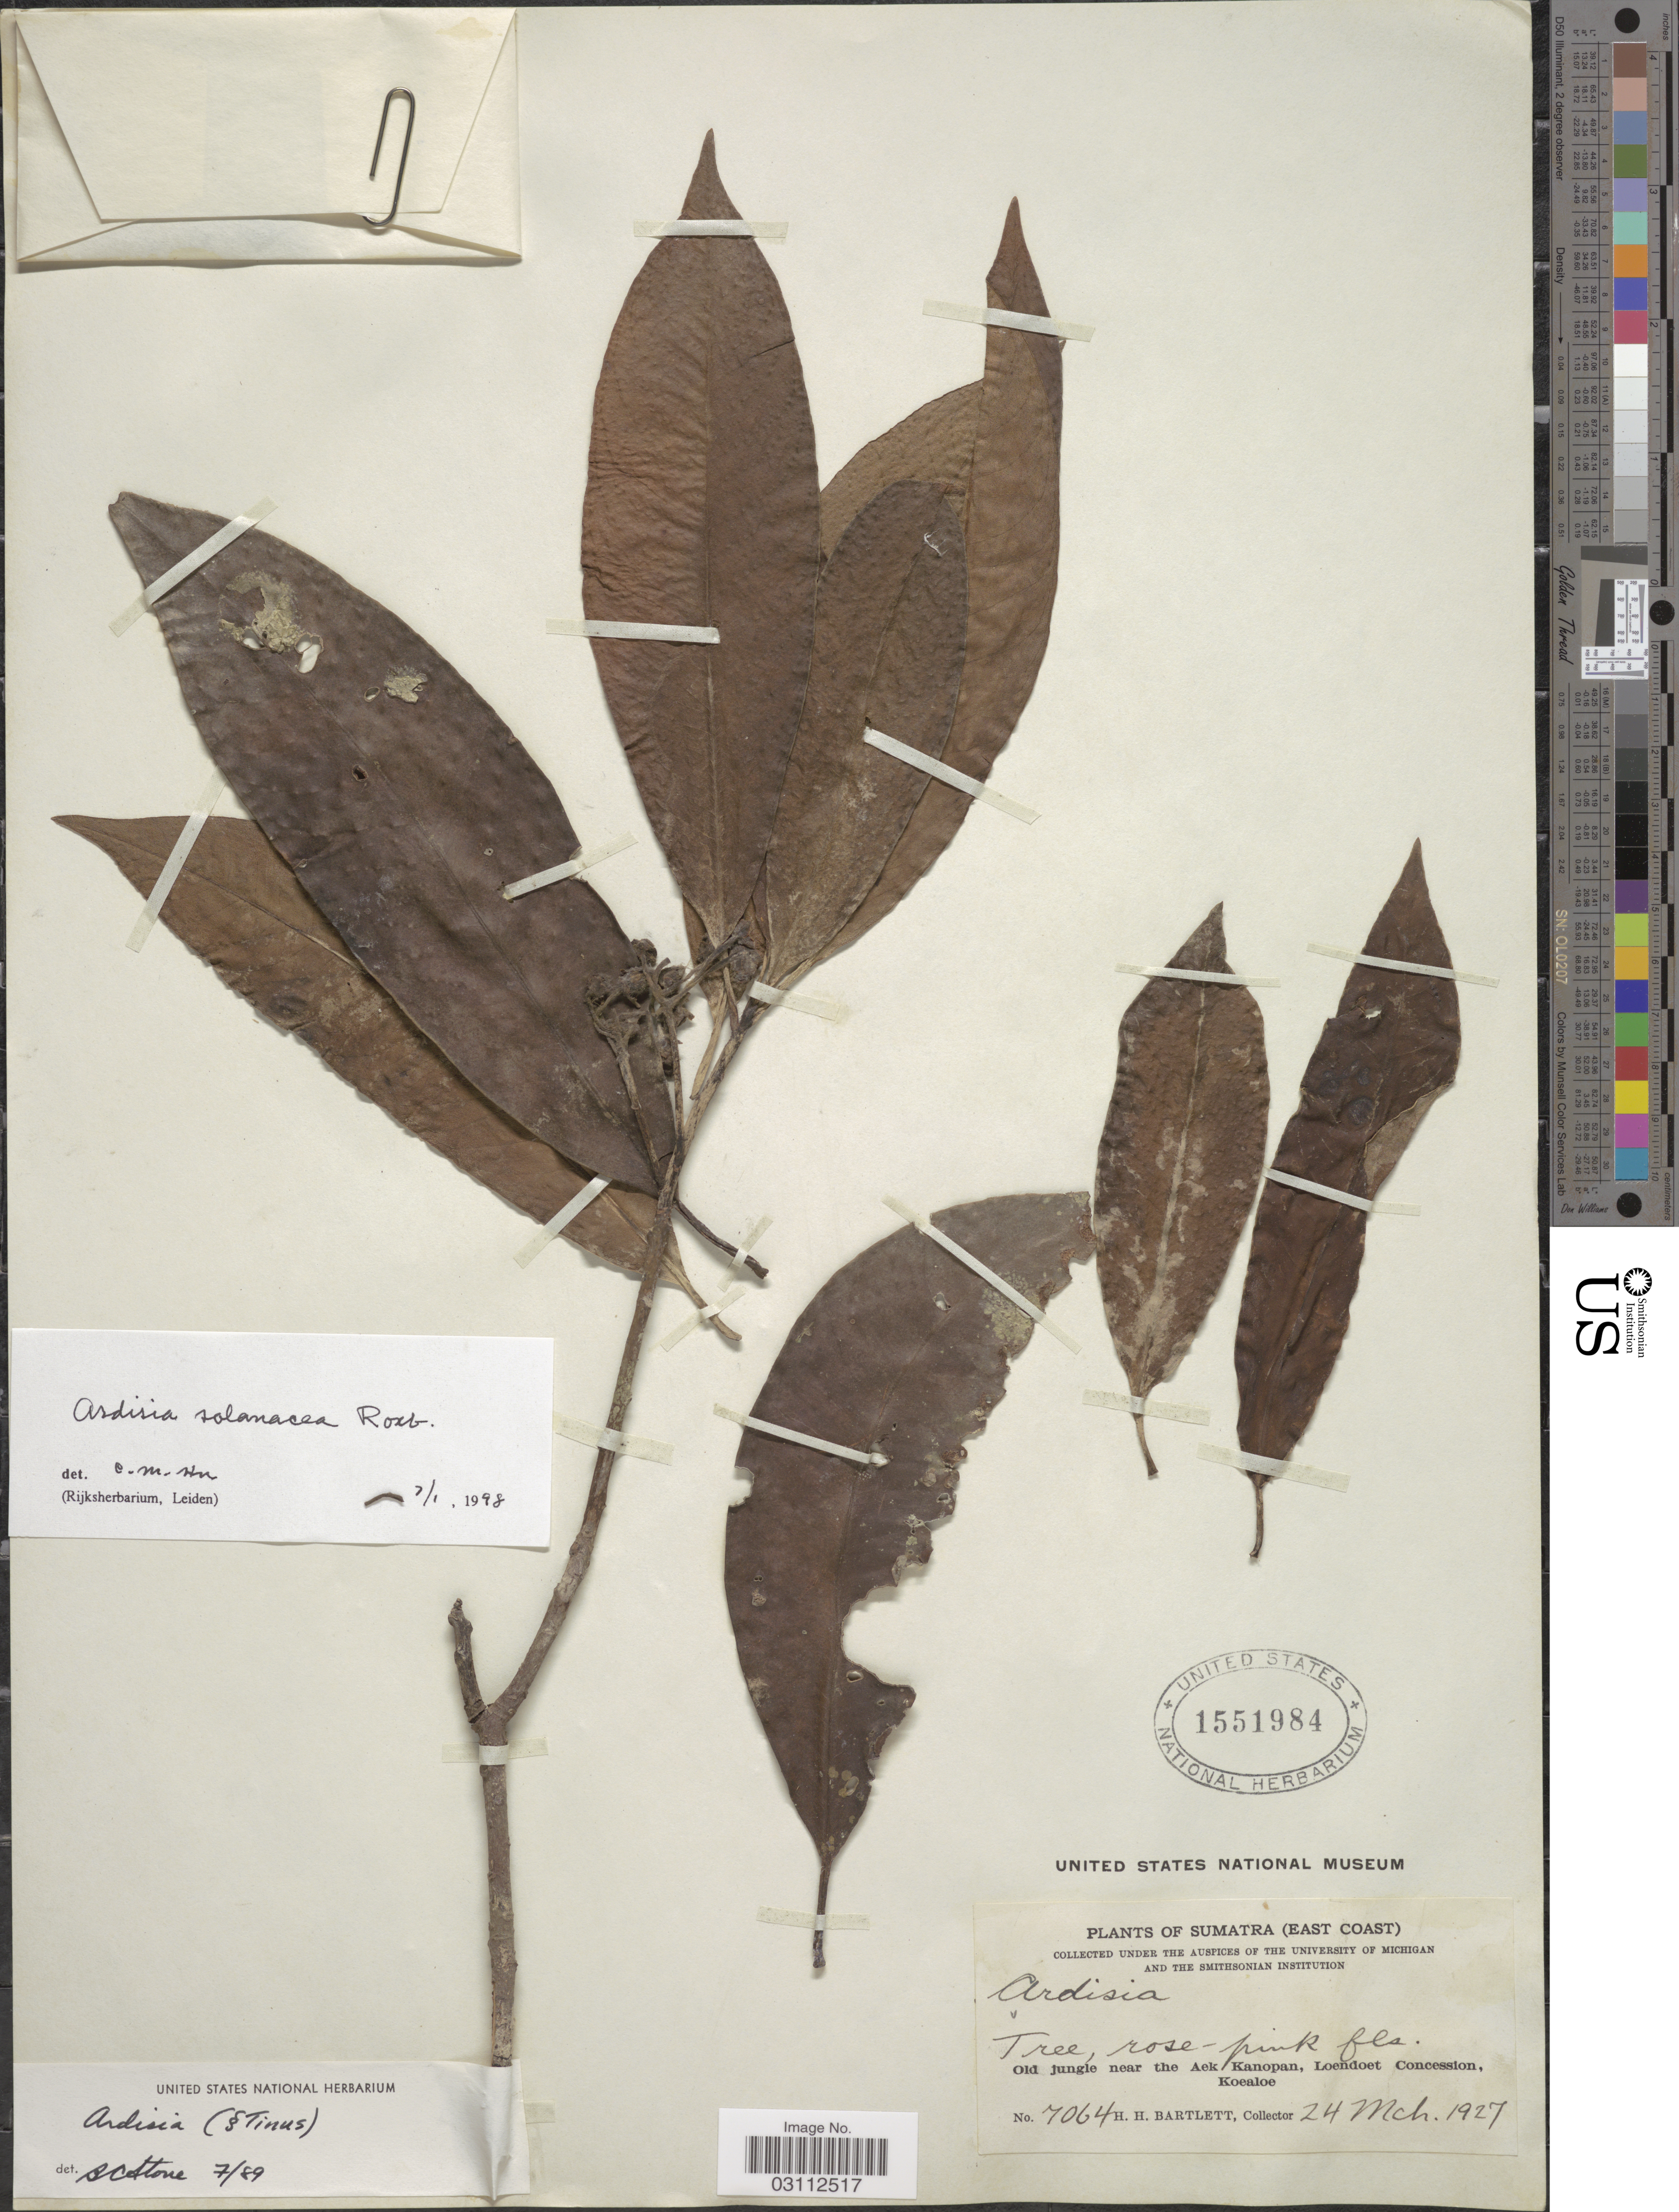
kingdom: Plantae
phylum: Tracheophyta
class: Magnoliopsida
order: Ericales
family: Primulaceae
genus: Ardisia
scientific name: Ardisia solanacea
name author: Roxb.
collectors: H. H. Bartlett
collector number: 7064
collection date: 1927-03-24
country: Indonesia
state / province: Sumatra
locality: (East Coast). Old jungle near the Aek Kanopan, Loendoet Concession, Koealoe.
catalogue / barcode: US 1551984